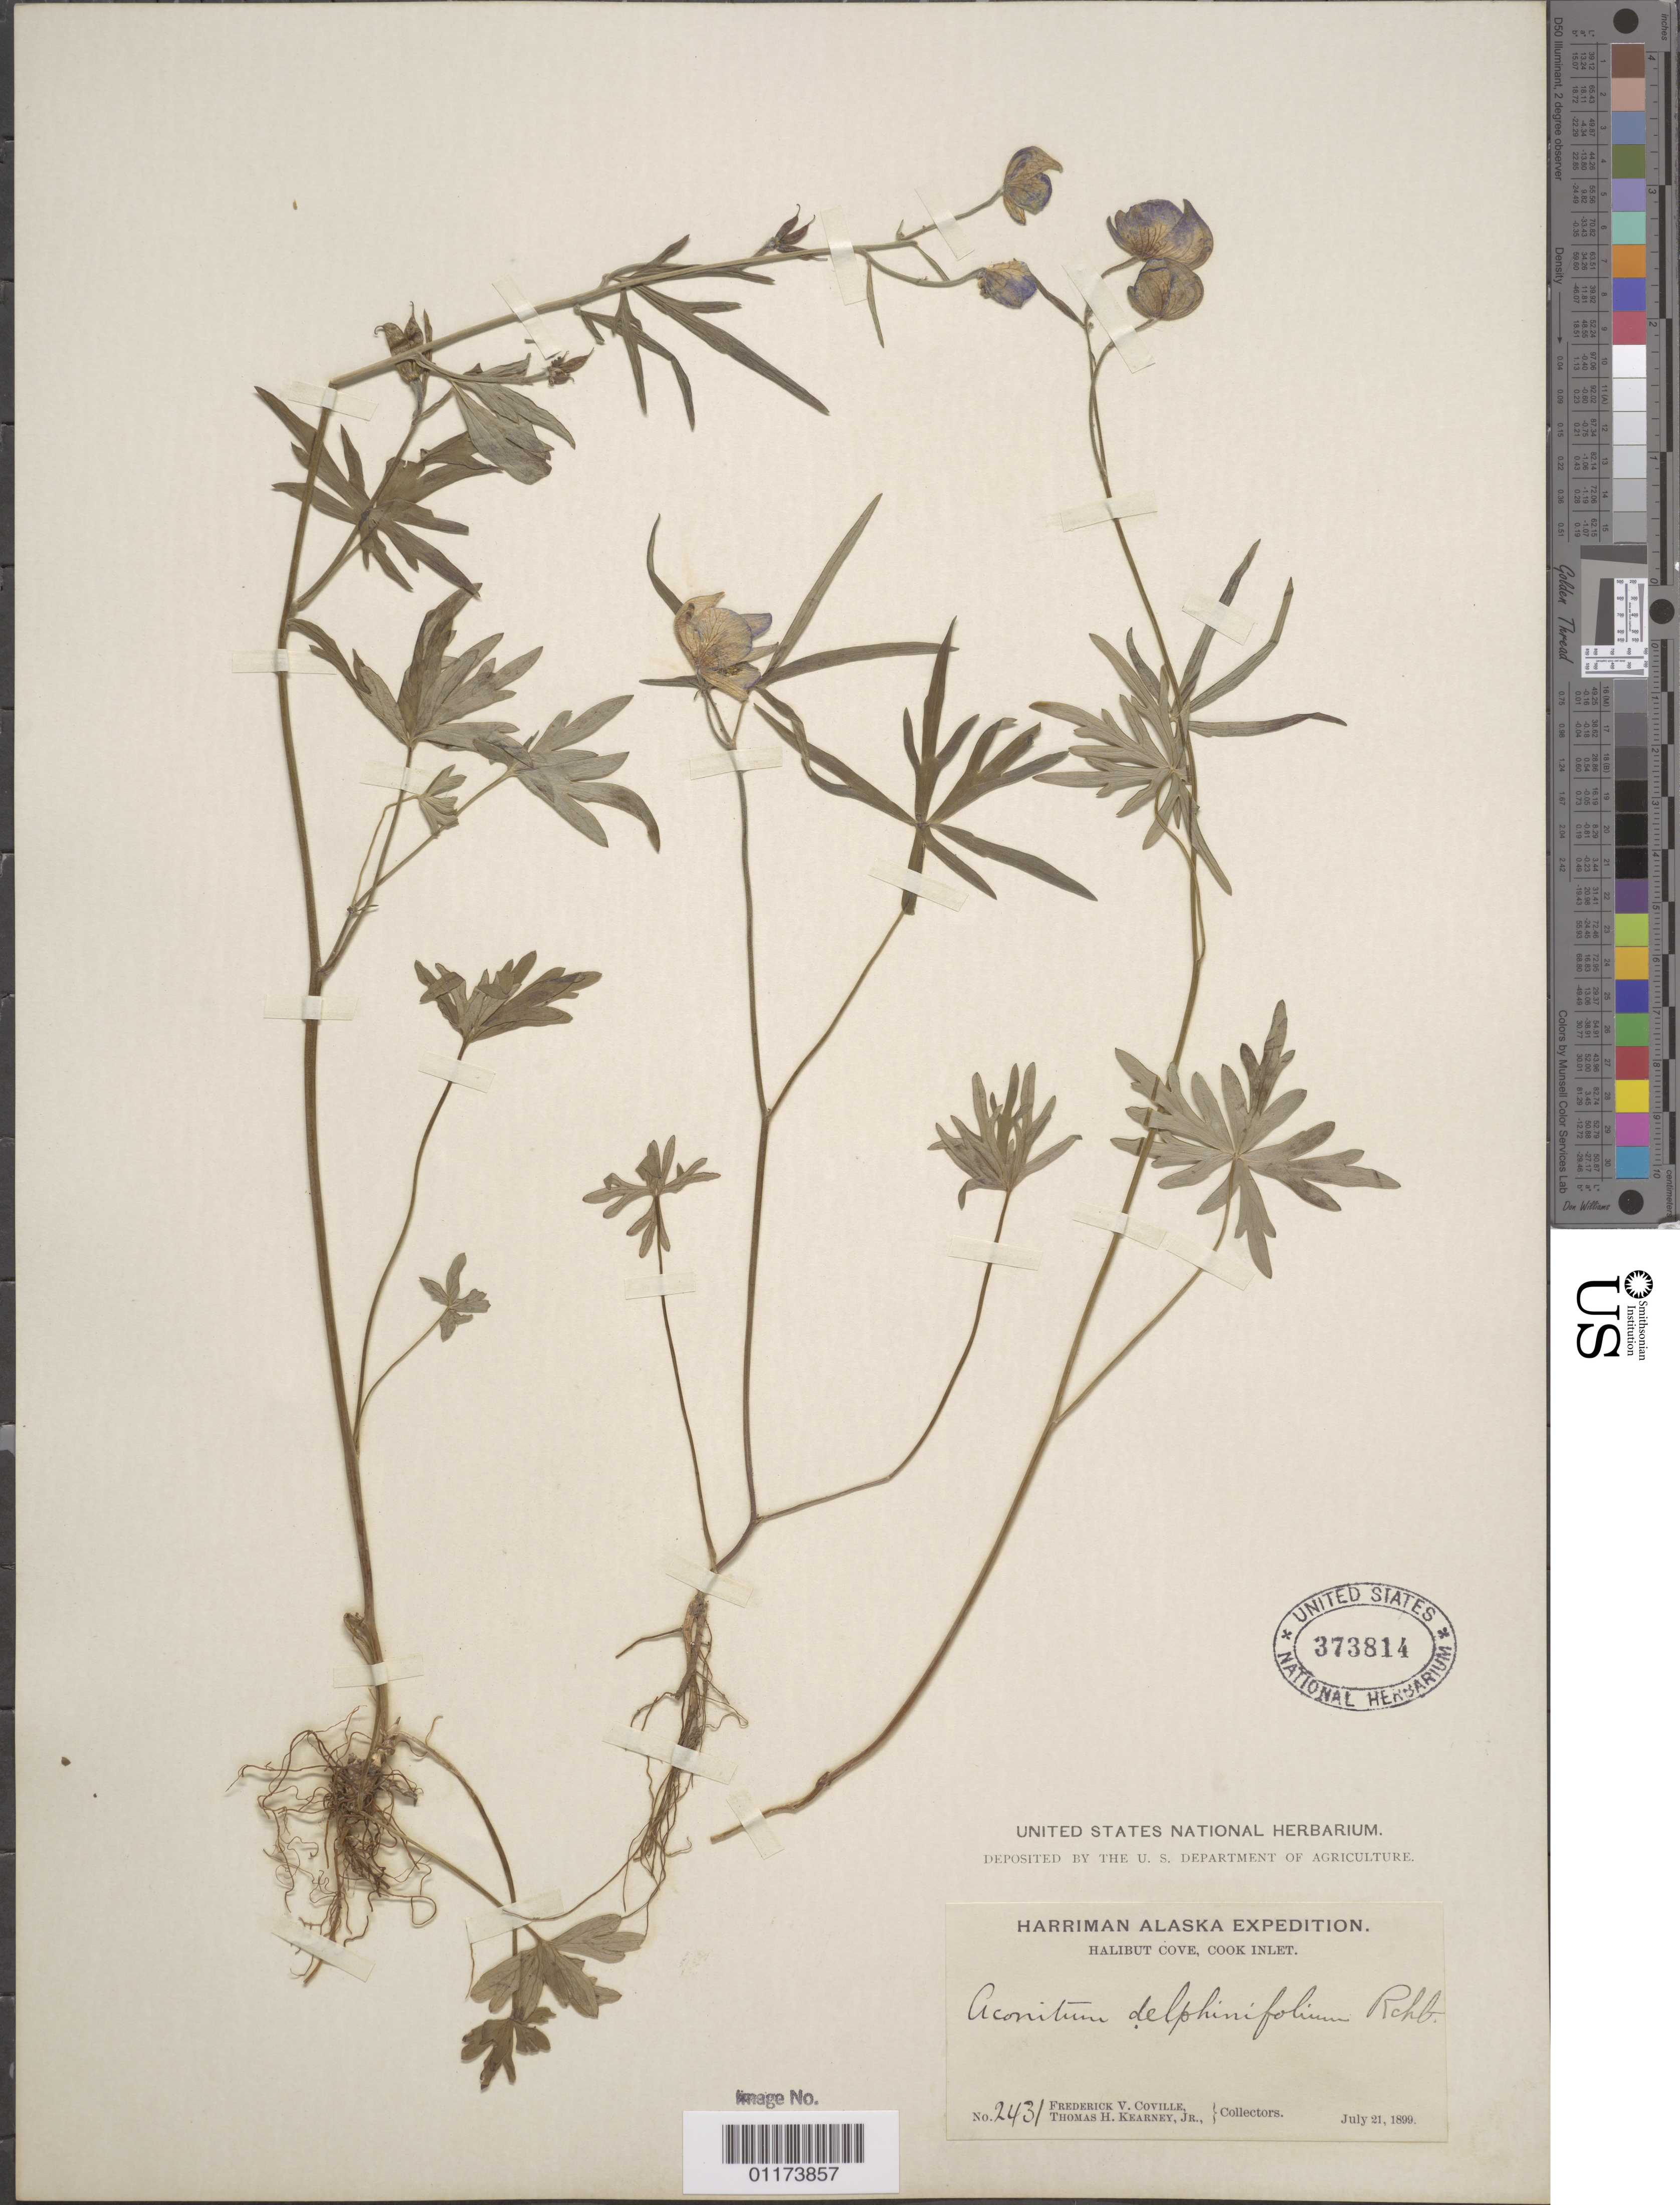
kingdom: Plantae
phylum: Tracheophyta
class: Magnoliopsida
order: Ranunculales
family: Ranunculaceae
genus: Aconitum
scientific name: Aconitum delphinifolium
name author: DC.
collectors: F. V. Coville & T. H. Kearney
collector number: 2431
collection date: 1899-07-21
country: United States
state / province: Alaska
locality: Halibut Cove, Cook Inlet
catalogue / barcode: US 373814